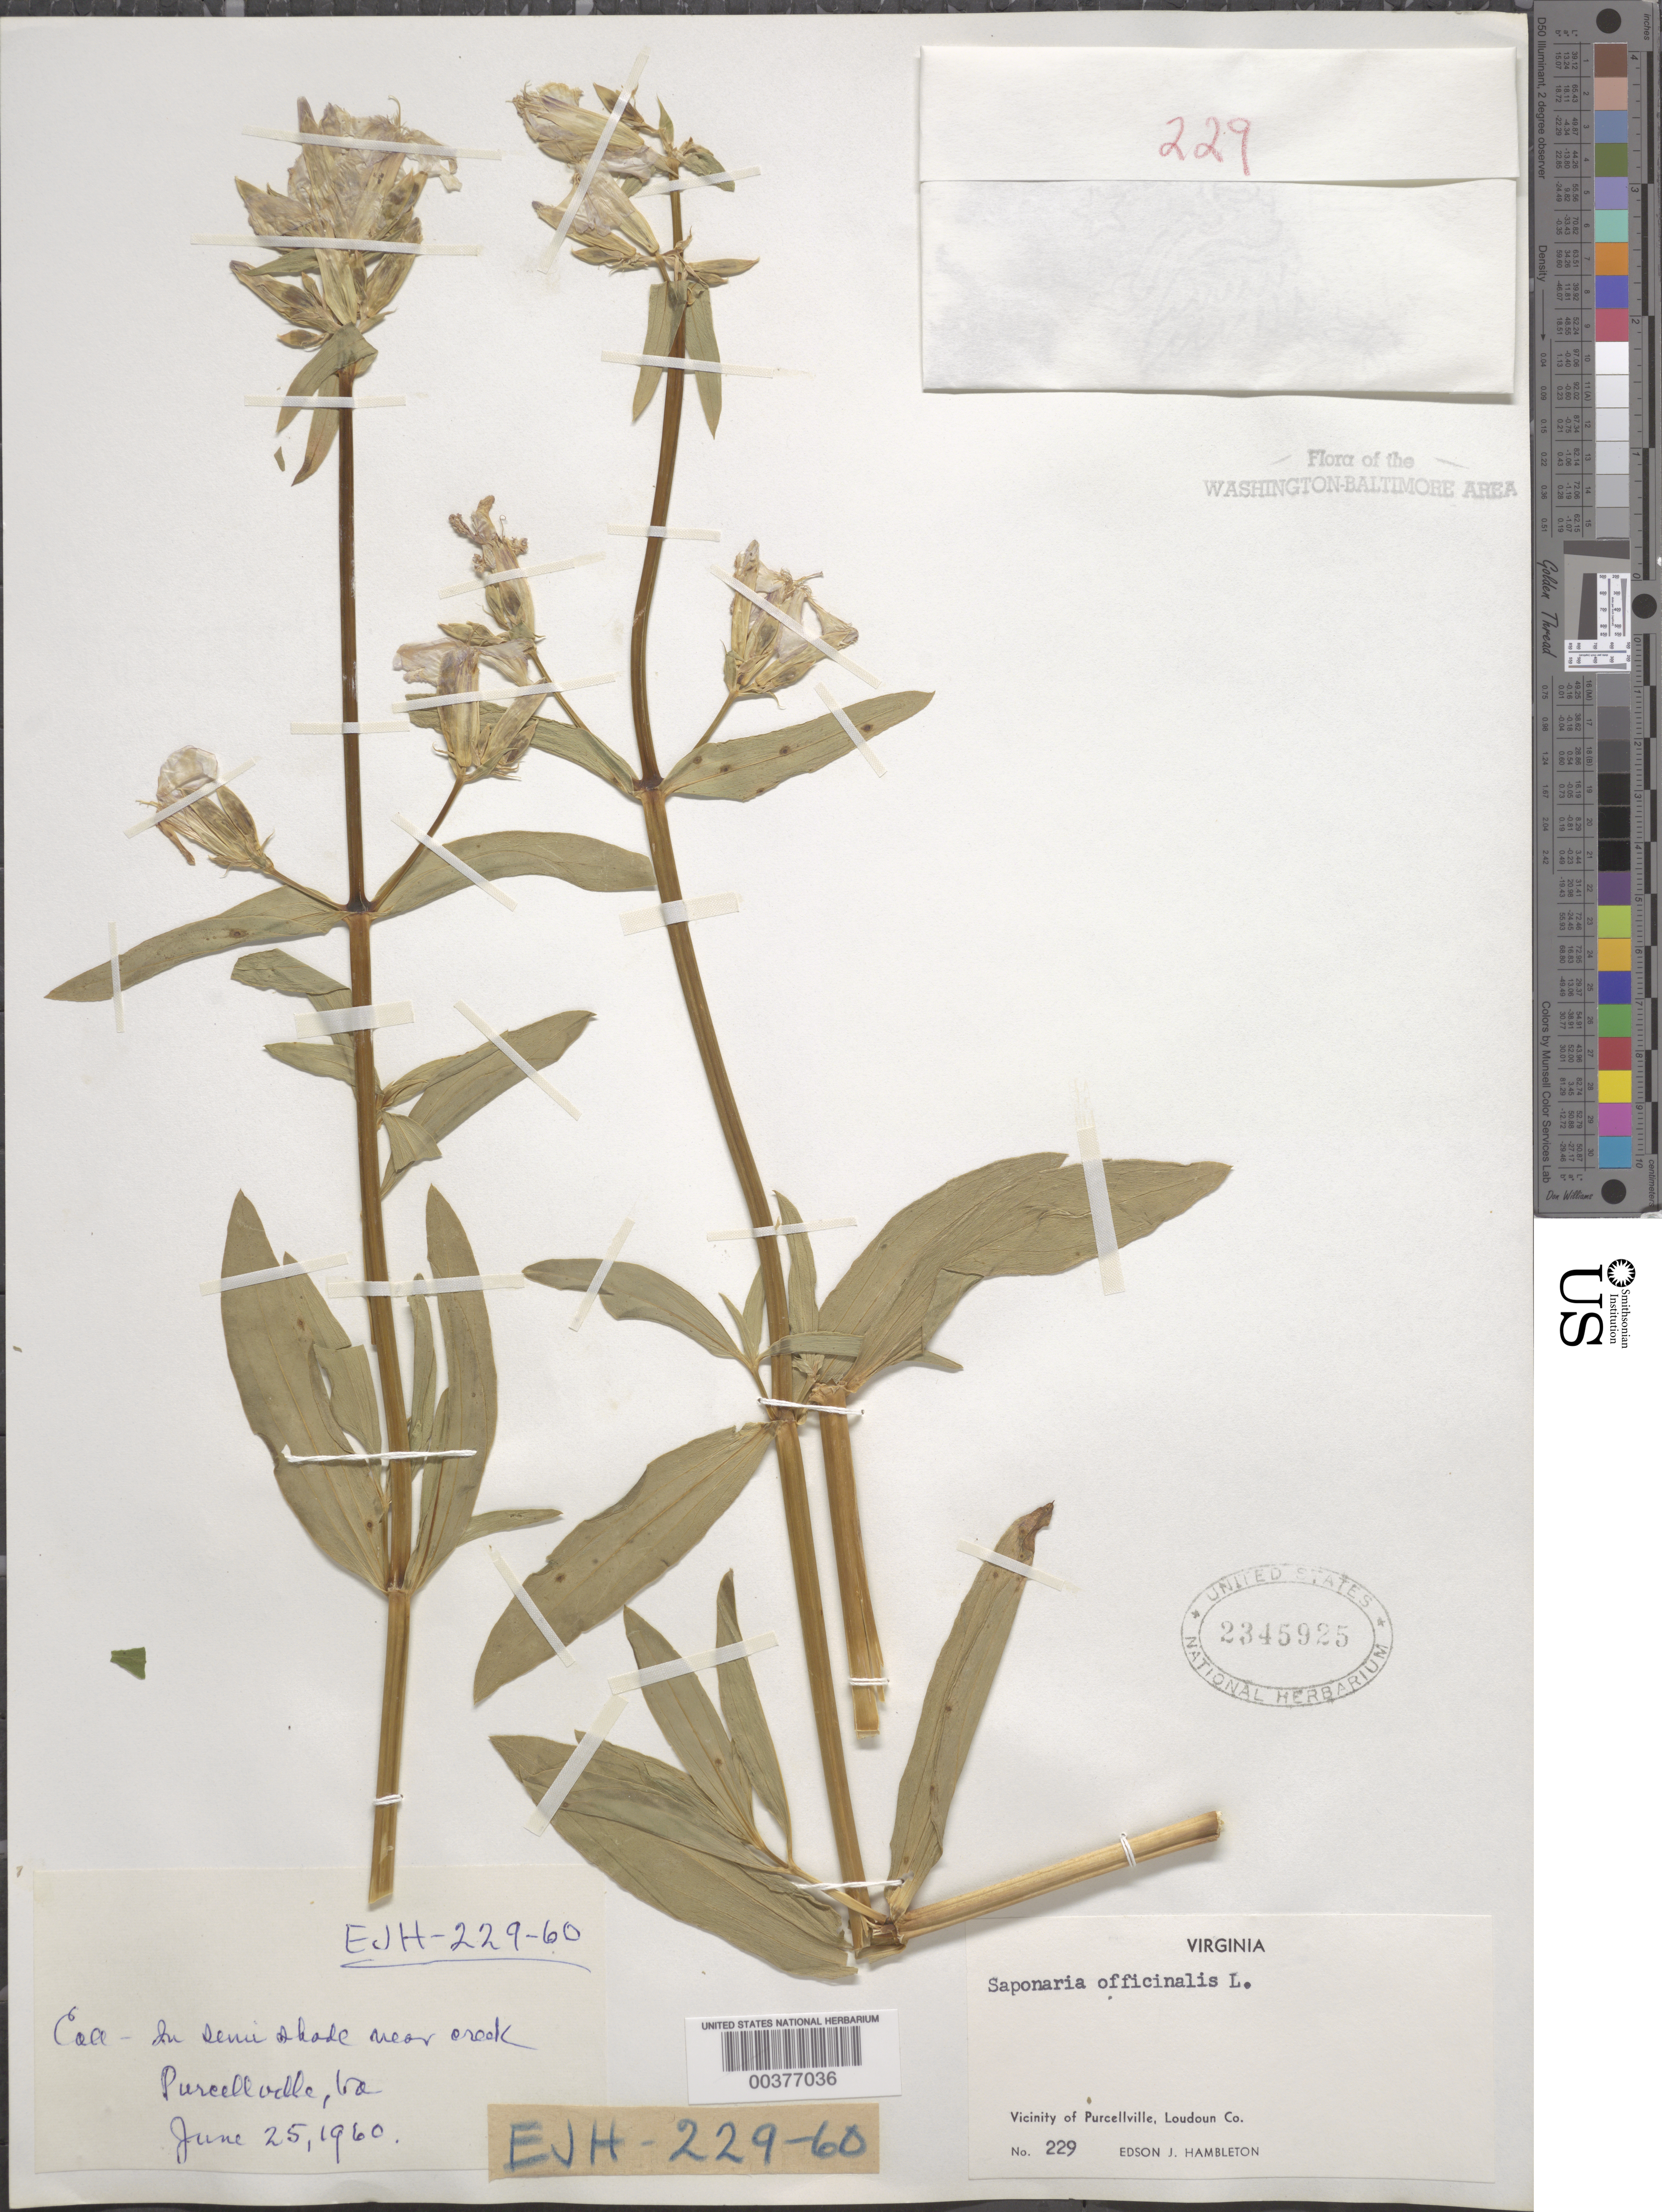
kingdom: Plantae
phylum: Tracheophyta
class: Magnoliopsida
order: Caryophyllales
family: Caryophyllaceae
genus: Saponaria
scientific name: Saponaria officinalis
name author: L.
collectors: E. Hambleton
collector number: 229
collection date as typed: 25 Jun 1960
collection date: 1960-06-25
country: United States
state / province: Virginia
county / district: Loudoun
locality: Purcellville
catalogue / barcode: US 2345925